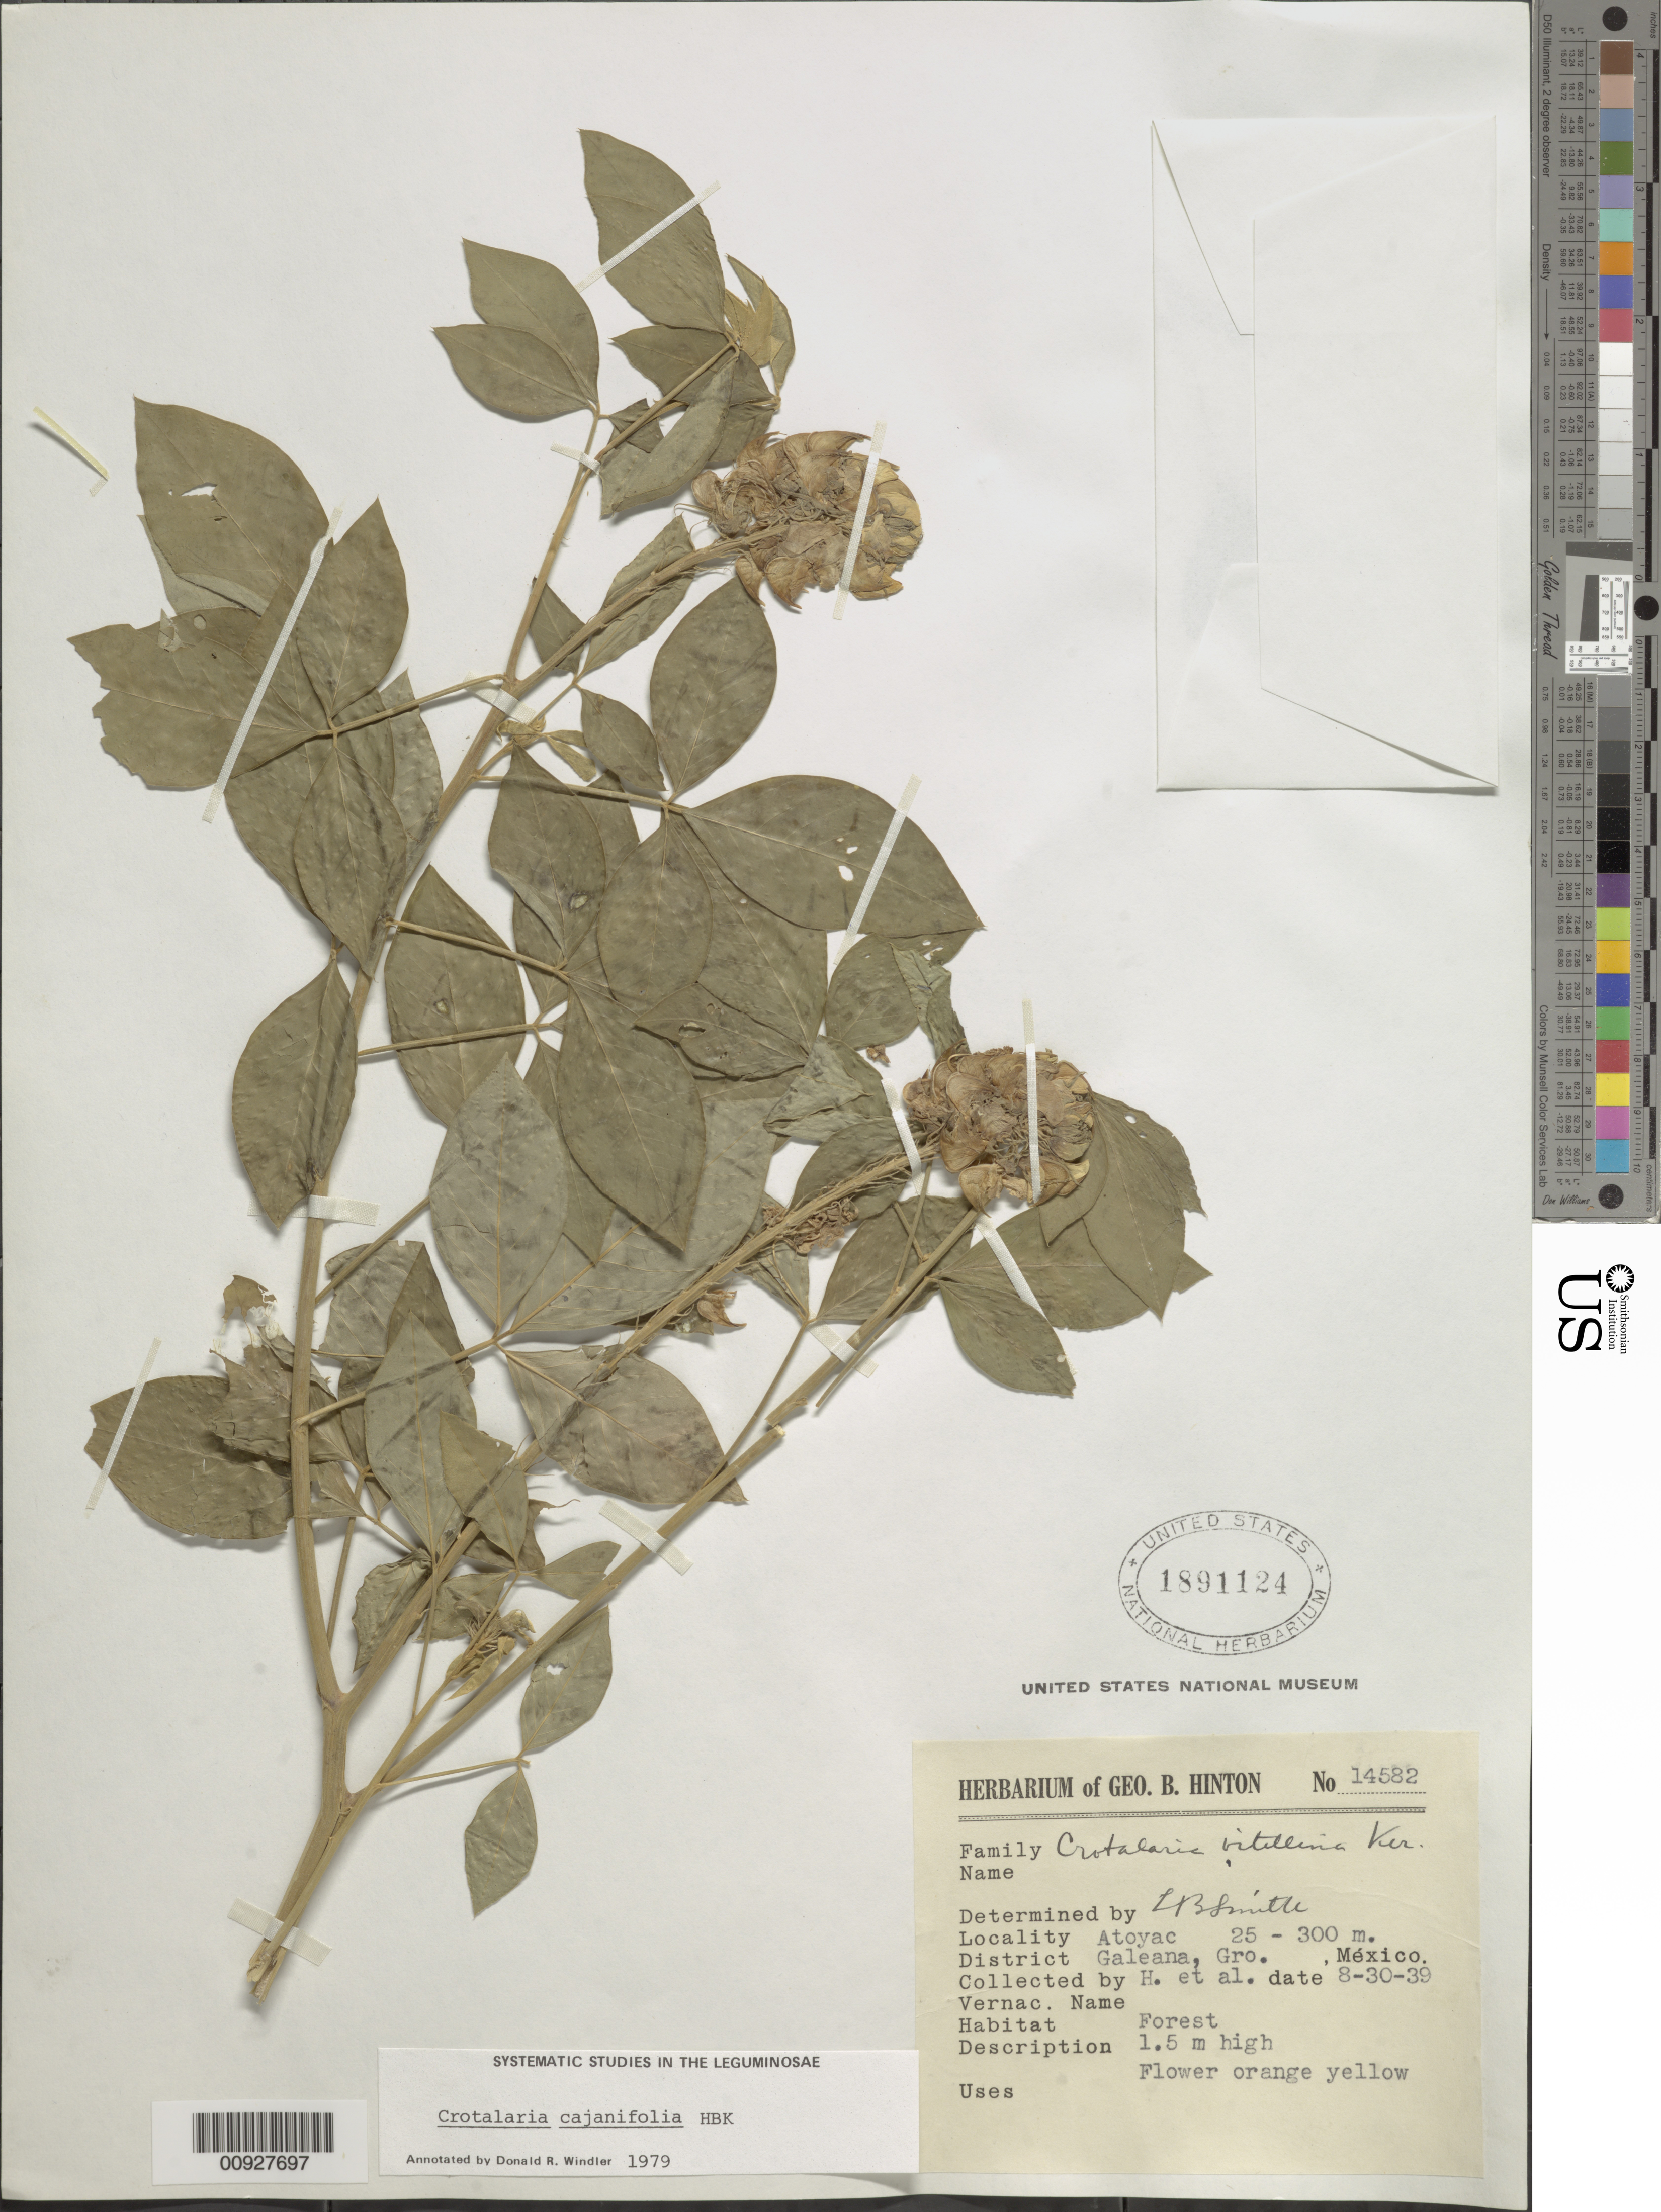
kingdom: Plantae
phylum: Tracheophyta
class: Magnoliopsida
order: Fabales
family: Fabaceae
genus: Crotalaria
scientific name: Crotalaria cajanifolia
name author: Kunth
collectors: G. B. Hinton & et al.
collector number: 14582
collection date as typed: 30 Aug 1939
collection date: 1939-08-30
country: Mexico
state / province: Guerrero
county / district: Galeana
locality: Atoyac, District Galeana, Guerrero.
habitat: Forest.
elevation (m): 300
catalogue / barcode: US 1891124